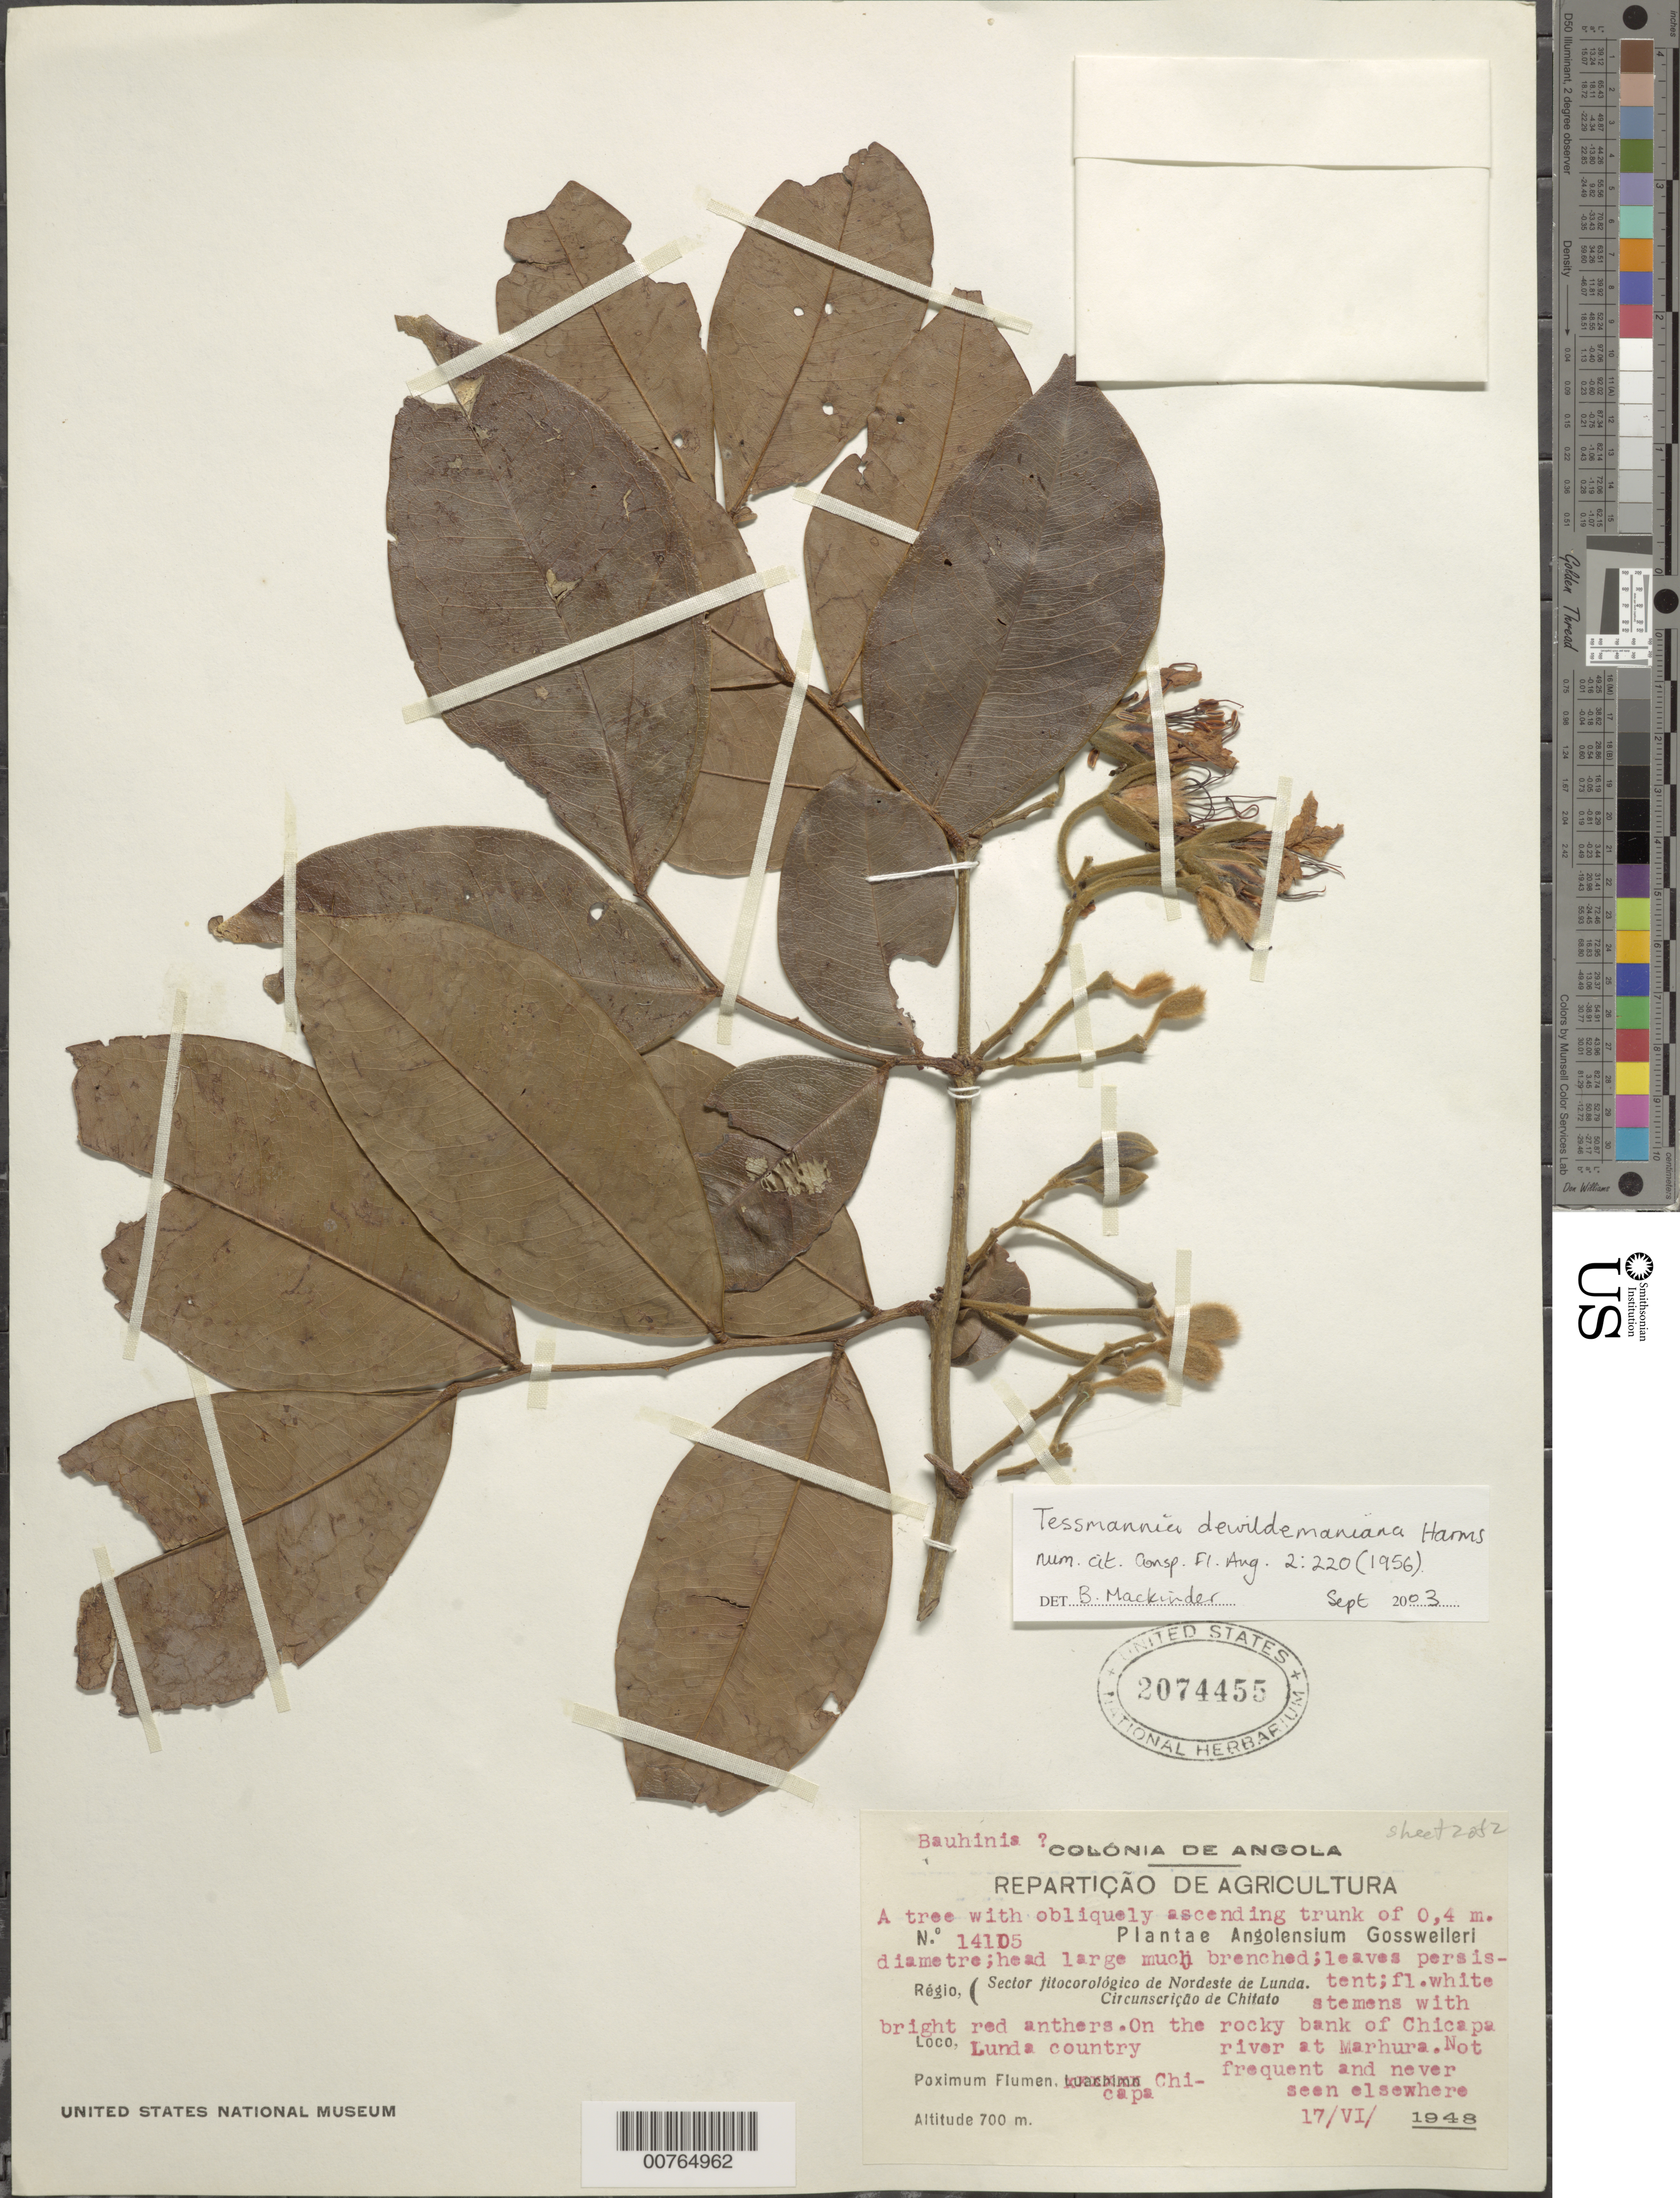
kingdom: Plantae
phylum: Tracheophyta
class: Magnoliopsida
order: Fabales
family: Fabaceae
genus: Tessmannia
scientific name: Tessmannia dewildemaniana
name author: Harms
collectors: J. Gossweiler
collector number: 14105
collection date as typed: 17 Jun 1948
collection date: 1948-06-17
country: Angola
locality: Marhura, Chicapa River, Lunda country.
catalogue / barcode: US 2074455